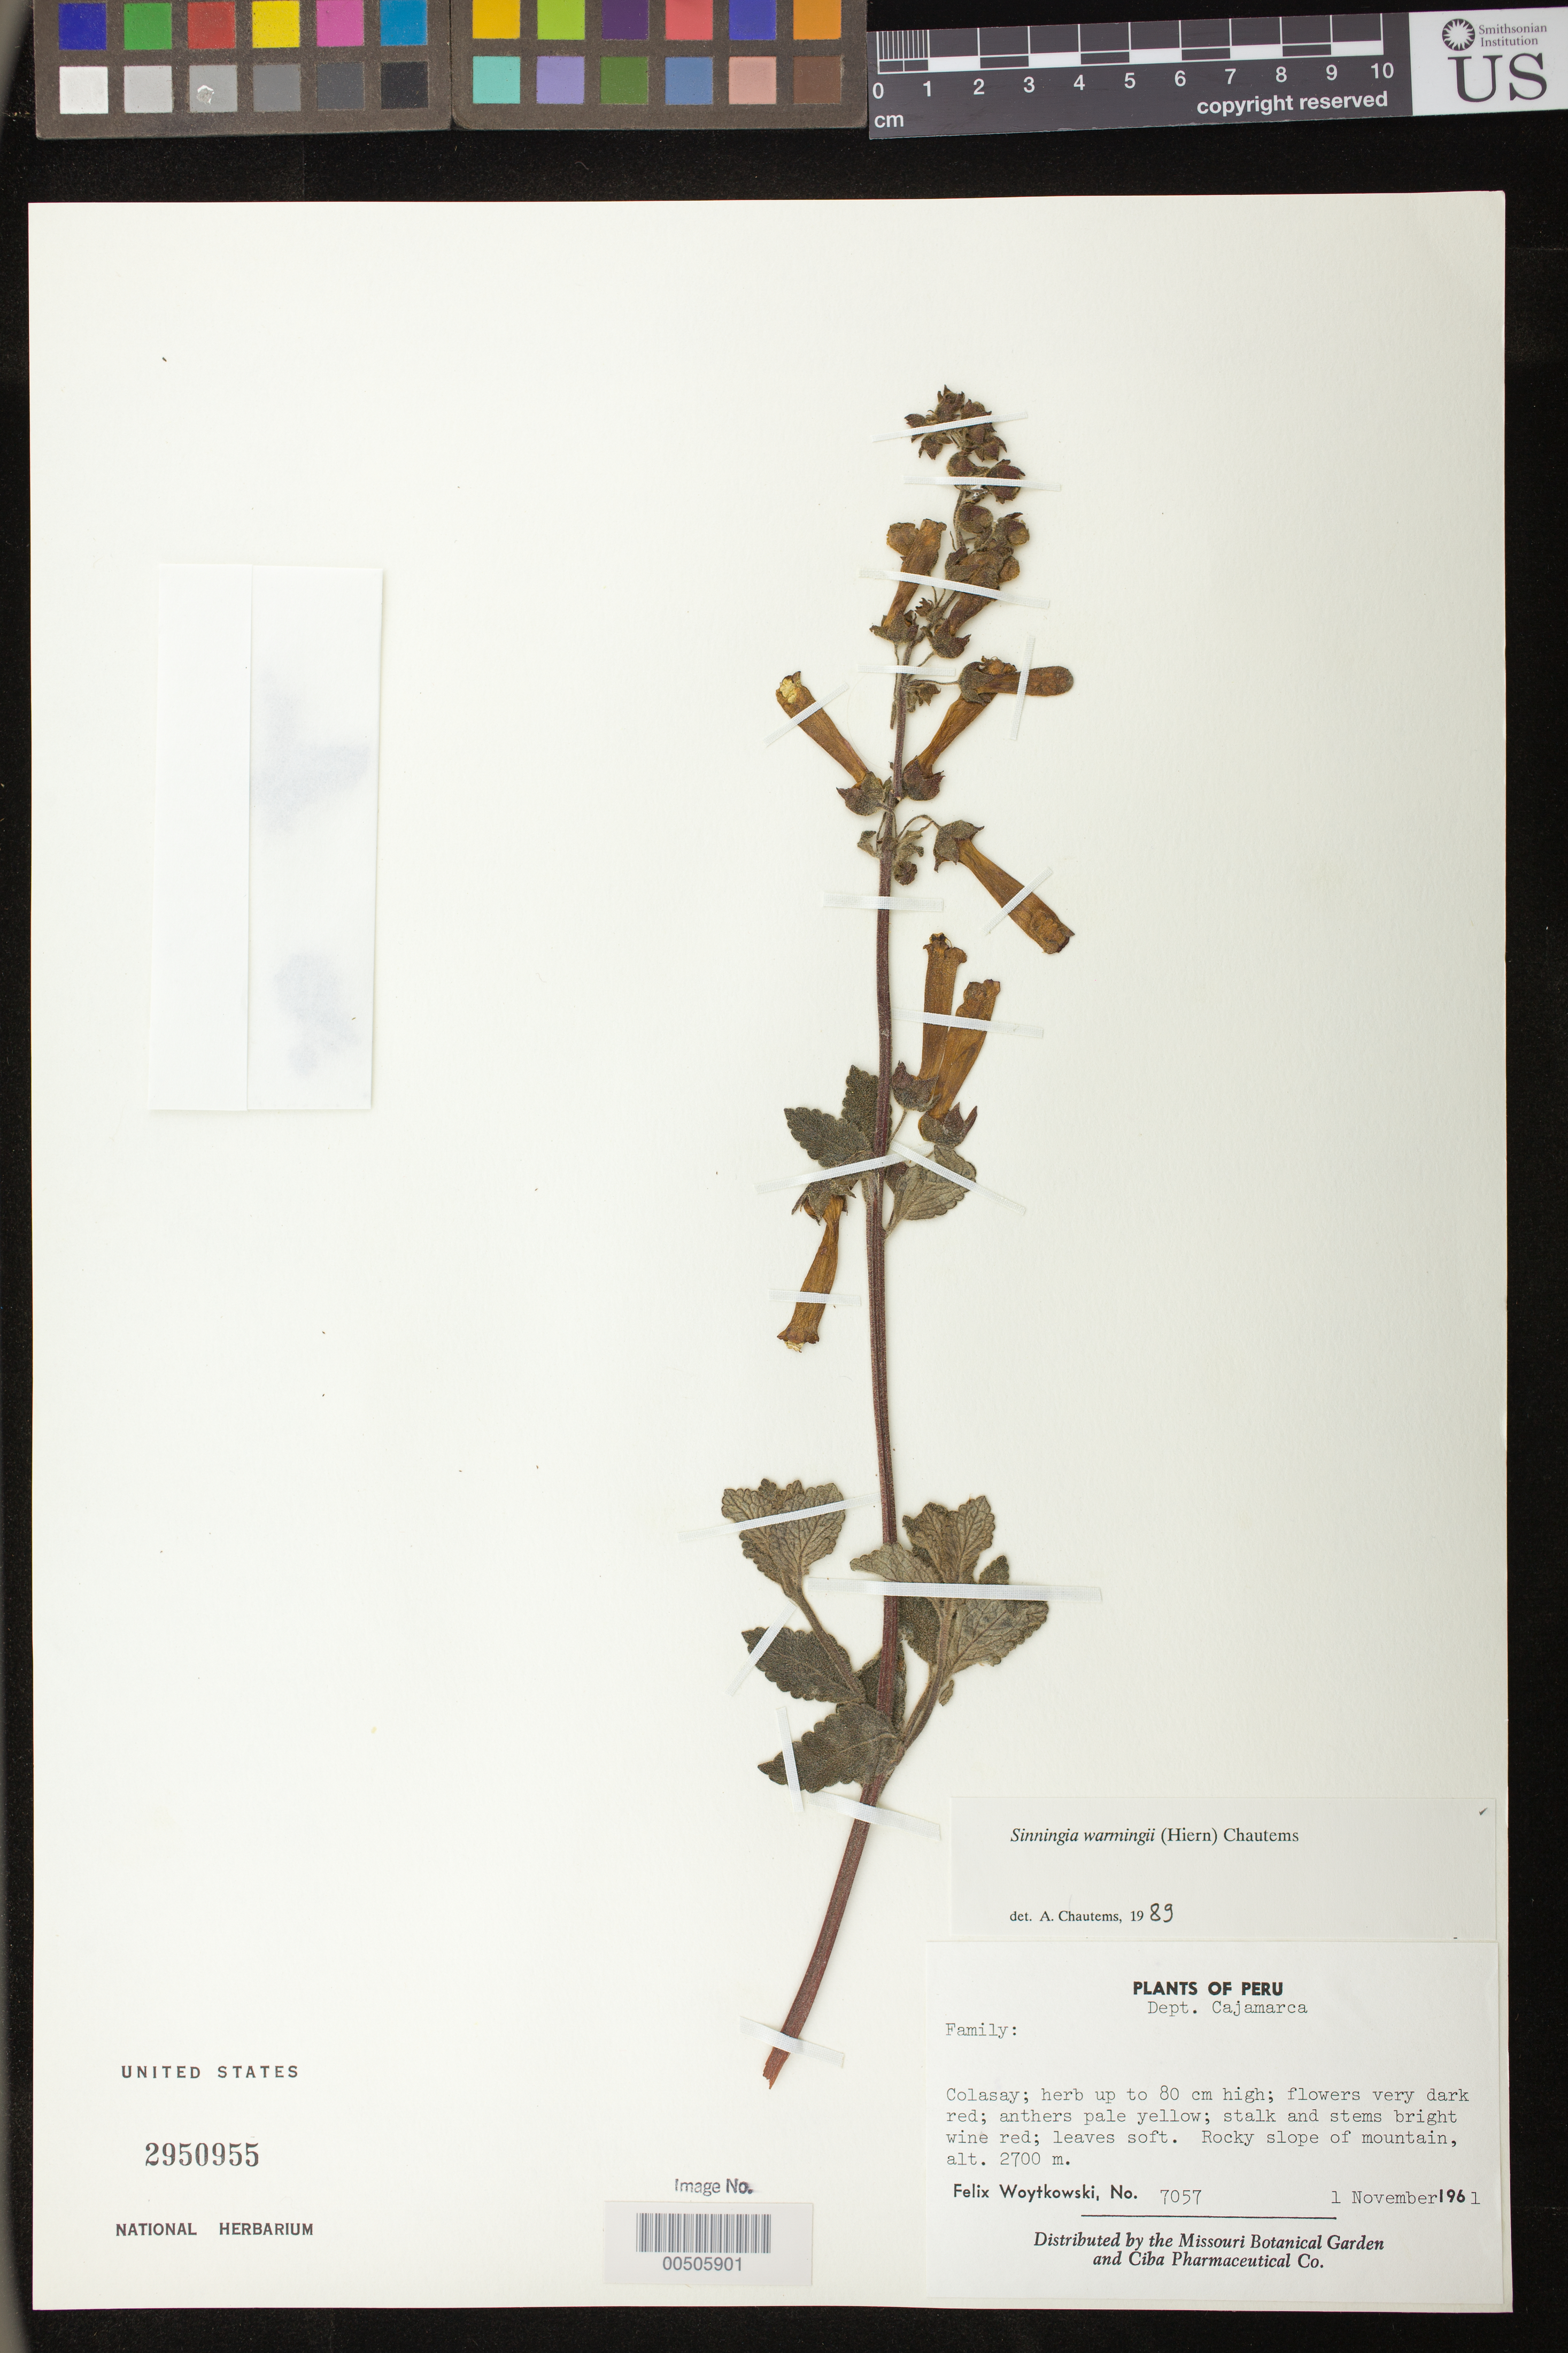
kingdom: Plantae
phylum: Tracheophyta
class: Magnoliopsida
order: Lamiales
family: Gesneriaceae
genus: Sinningia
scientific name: Sinningia warmingii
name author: (Hiern) Chautems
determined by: Skog, Laurence E.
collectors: F. Woytkowski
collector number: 7057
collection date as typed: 01 Nov 1961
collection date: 1961-11-01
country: Peru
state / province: Cajamarca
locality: Colasay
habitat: Rocky slope of mountain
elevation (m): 2700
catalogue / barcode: US 2950955